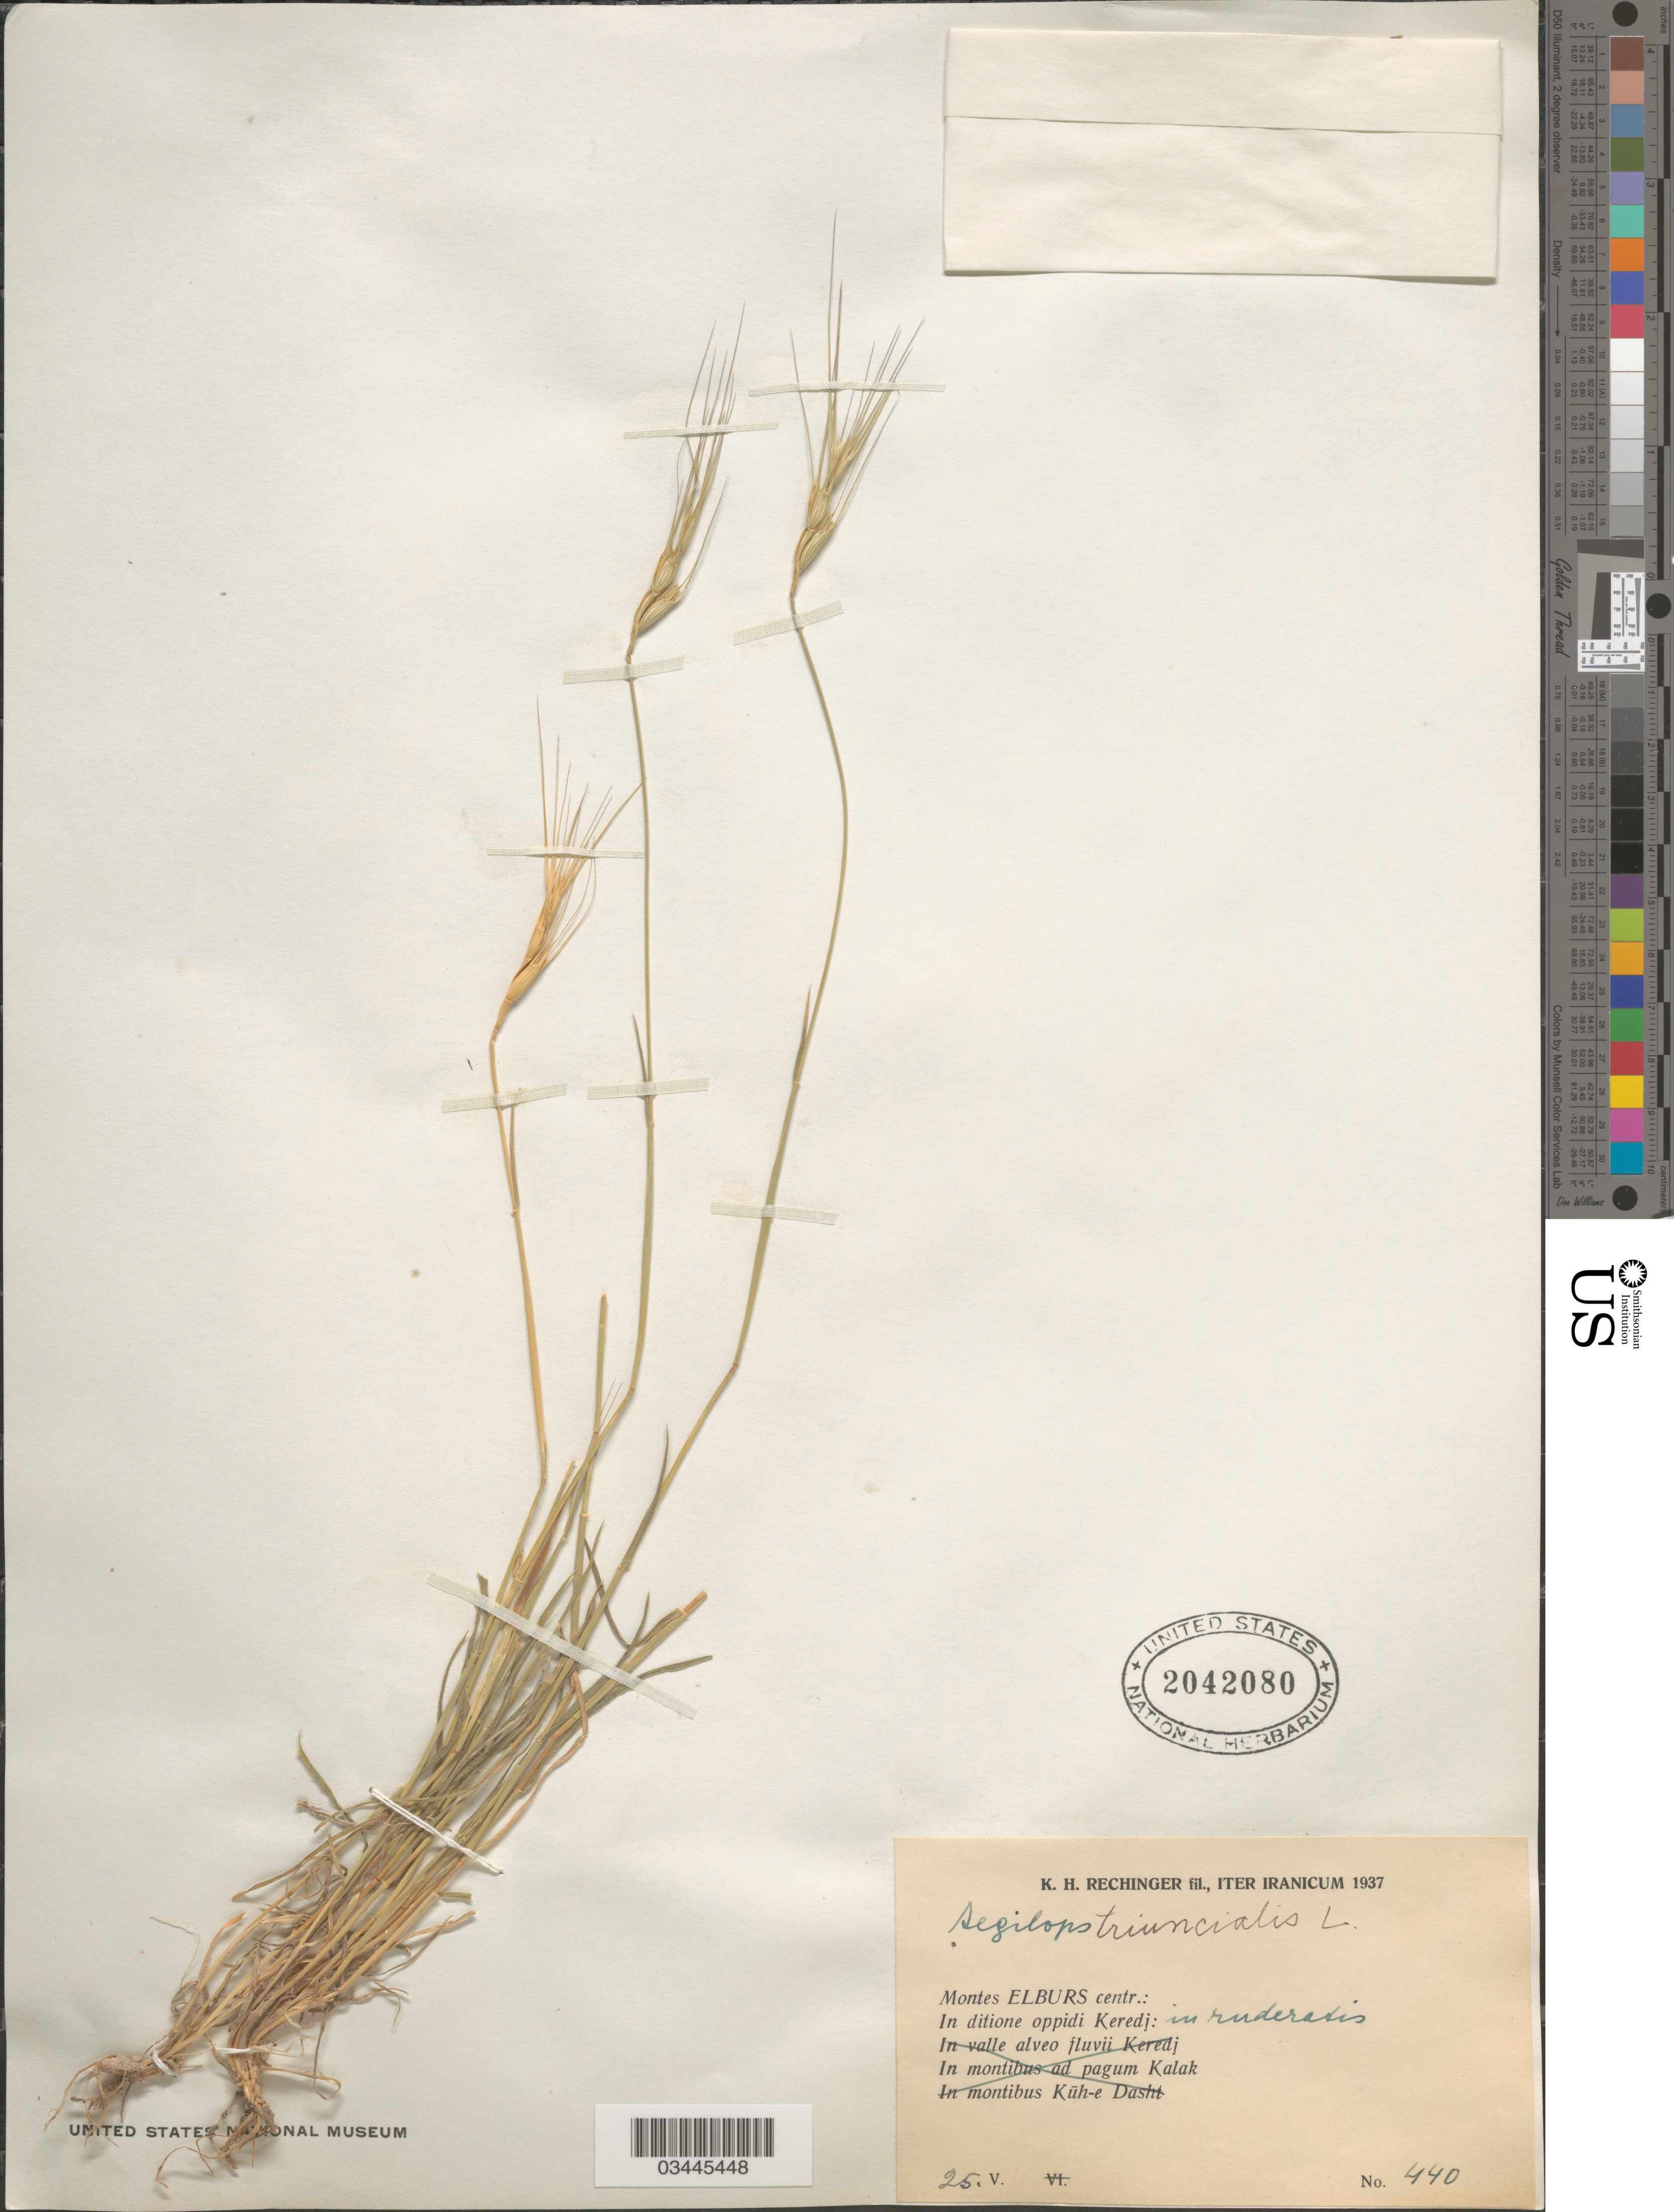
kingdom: Plantae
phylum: Tracheophyta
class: Liliopsida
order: Poales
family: Poaceae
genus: Aegilops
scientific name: Aegilops triuncialis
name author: L.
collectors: K. H. Rechinger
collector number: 440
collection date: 1937-05-25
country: Iran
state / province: Alborz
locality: Iter Iranicum 1937. Montes Elburs centr.: In ditione oppidi Keredj: in ruderatis.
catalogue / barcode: US 2042080